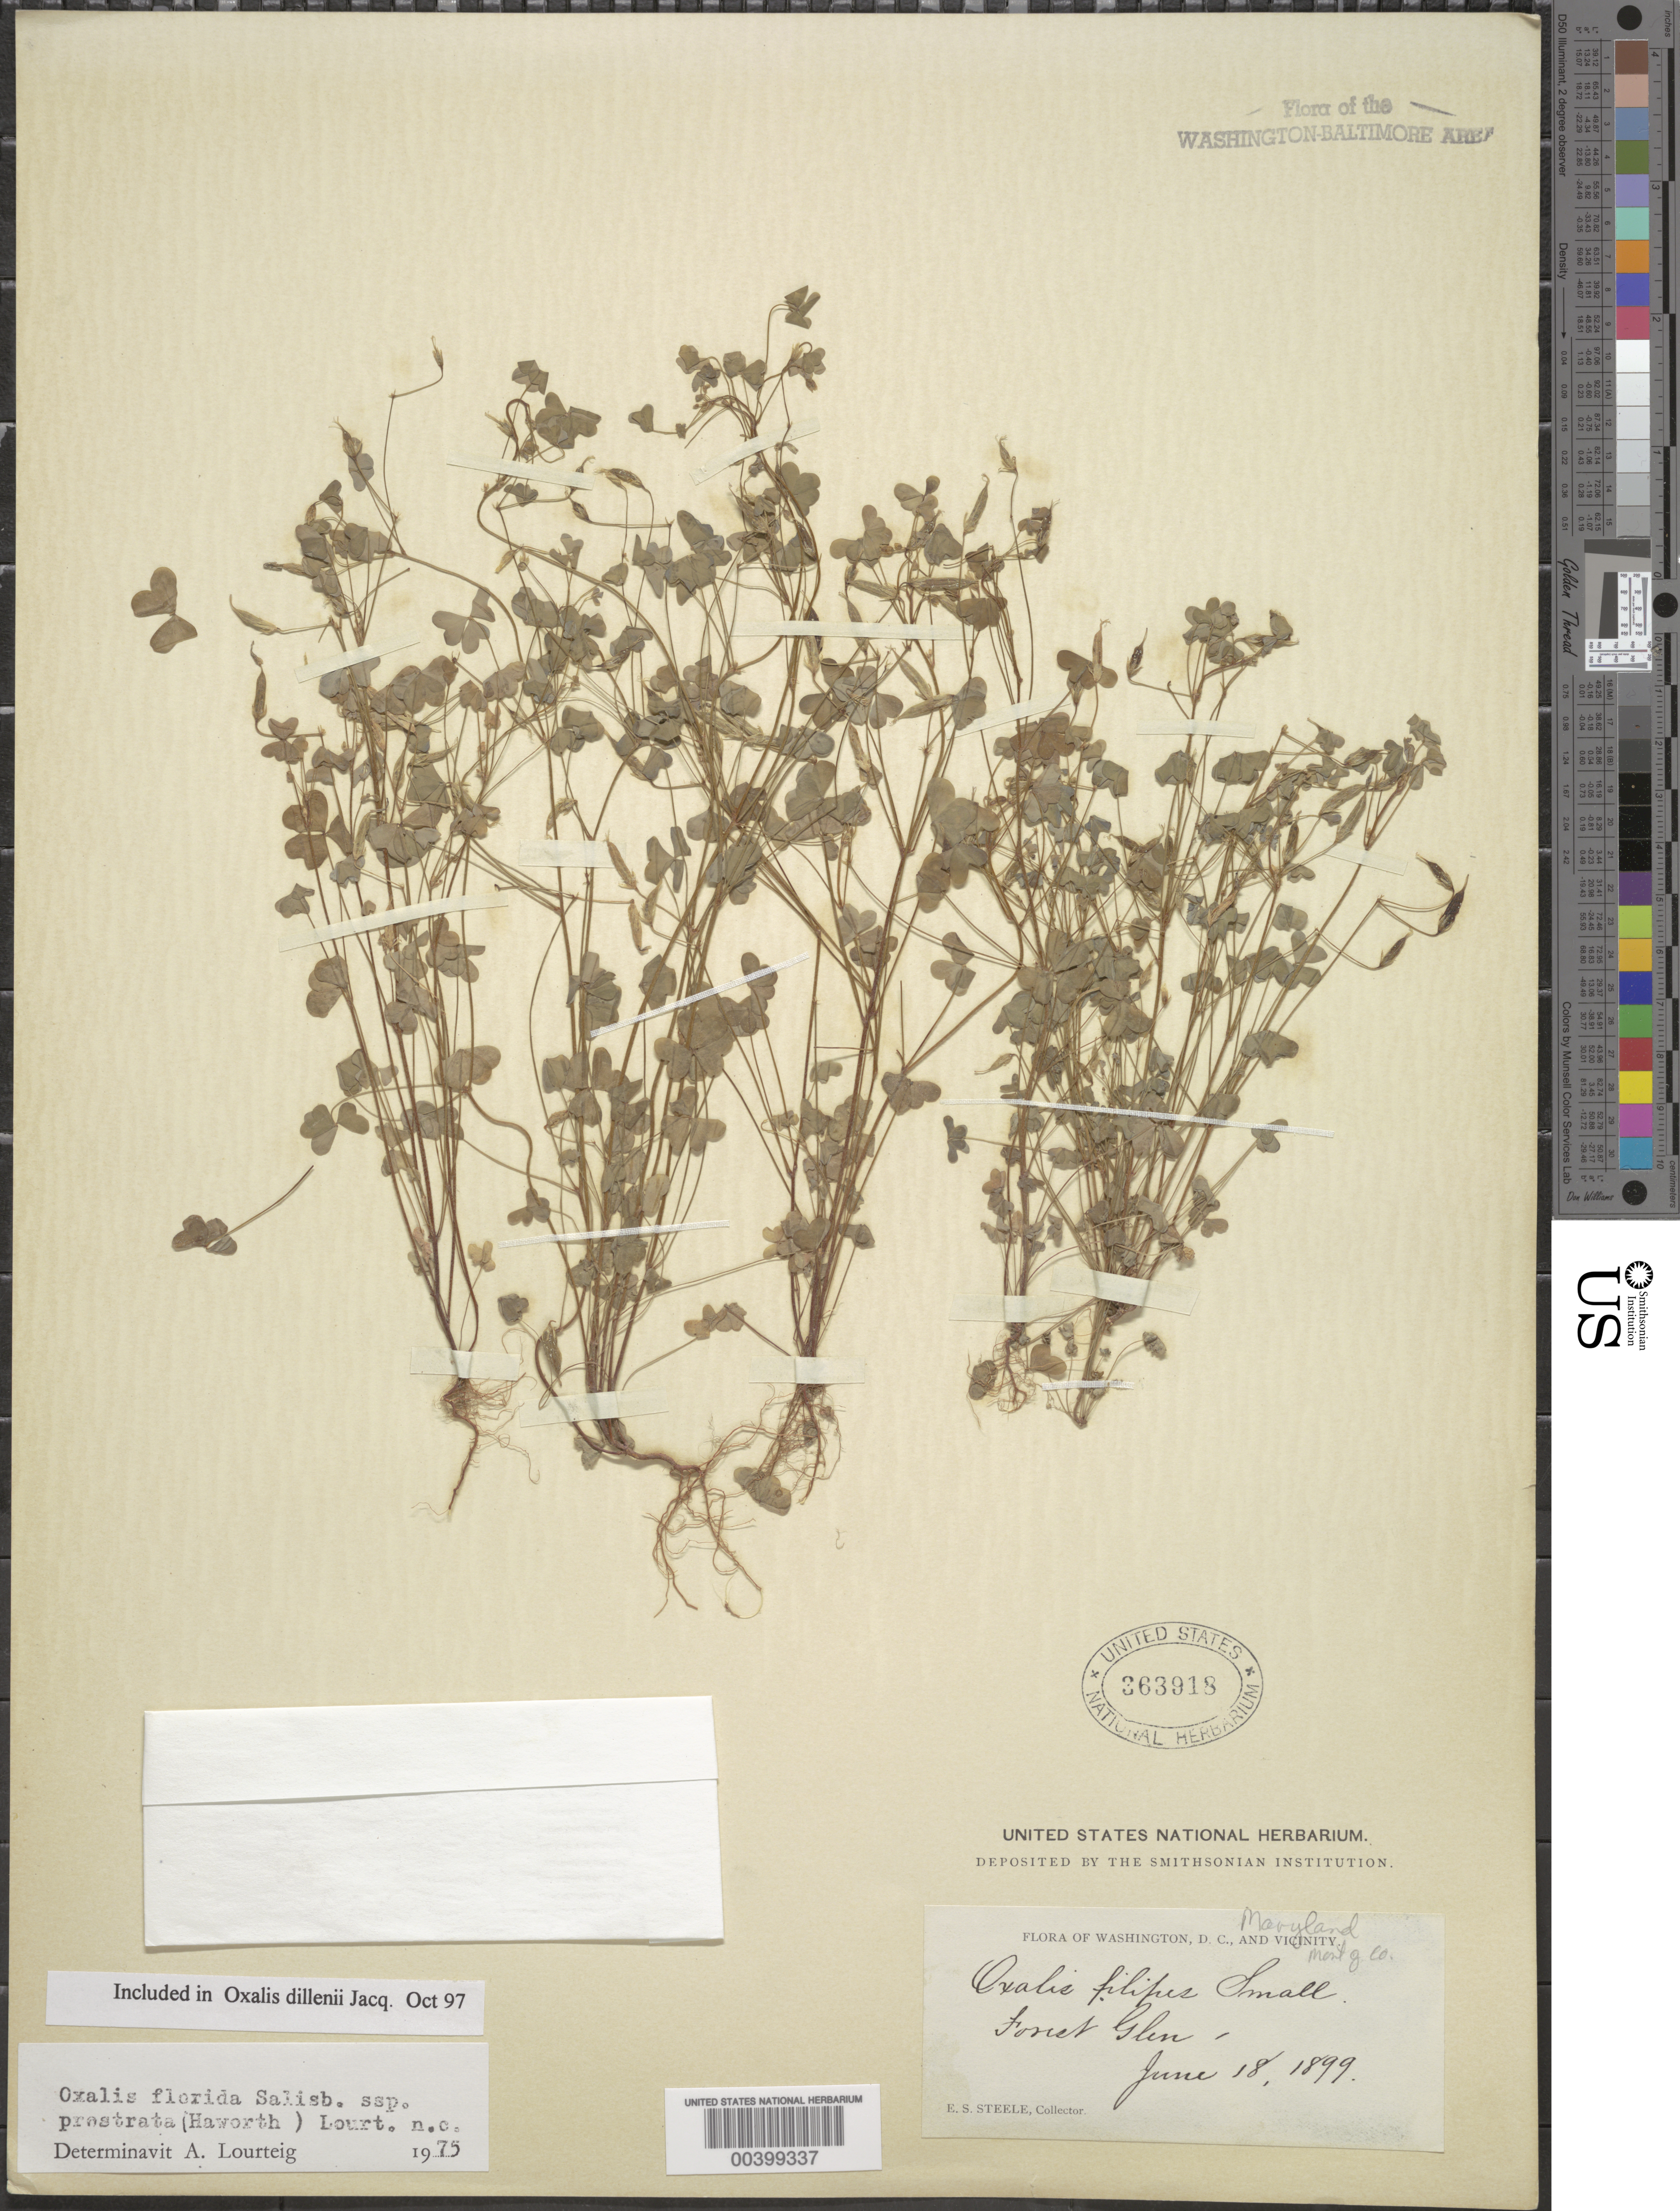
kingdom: Plantae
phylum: Tracheophyta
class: Magnoliopsida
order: Oxalidales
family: Oxalidaceae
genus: Oxalis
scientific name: Oxalis dillenii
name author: Jacq.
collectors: E. Steele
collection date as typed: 18 Jun 1899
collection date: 1899-06-18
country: United States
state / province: Maryland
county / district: Montgomery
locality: Forest Glen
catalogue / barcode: US 363918